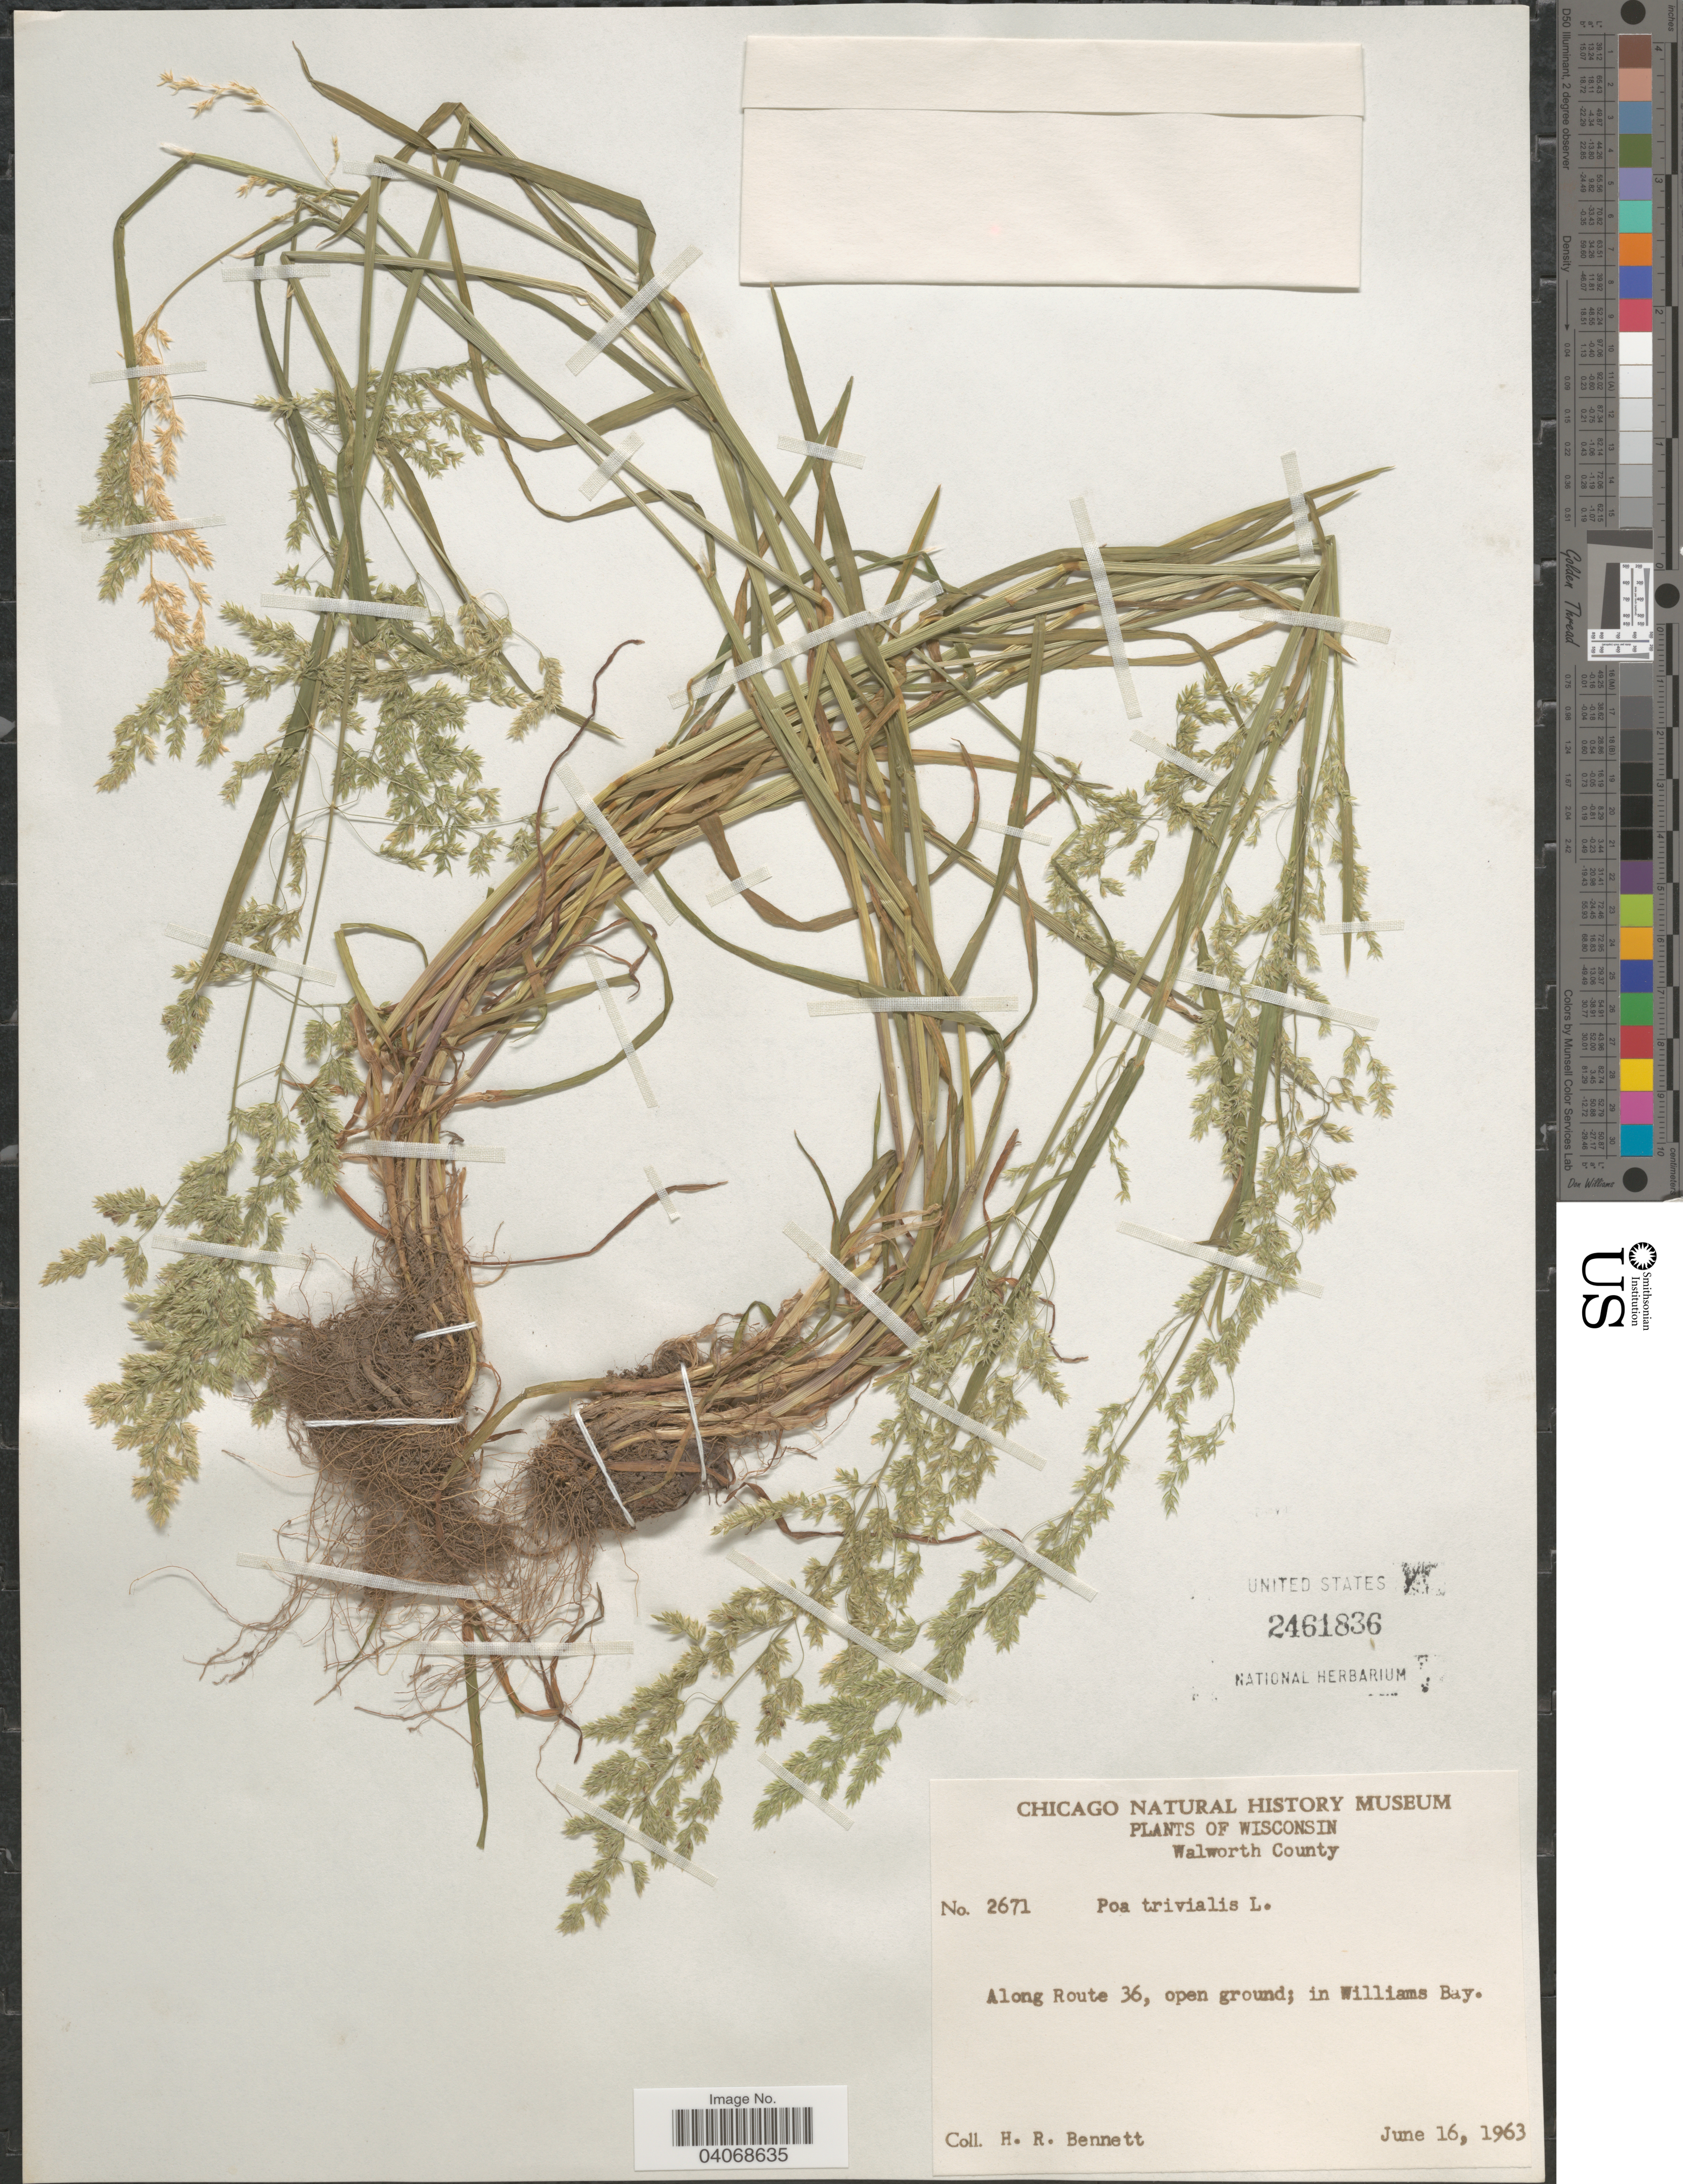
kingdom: Plantae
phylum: Tracheophyta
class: Liliopsida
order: Poales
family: Poaceae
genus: Poa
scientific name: Poa trivialis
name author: L.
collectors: H. R. Bennett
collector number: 2671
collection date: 1963-06-16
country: United States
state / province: Wisconsin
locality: Walworth County. Along Route 36, open ground; in Williams Bay.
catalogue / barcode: US 2461836